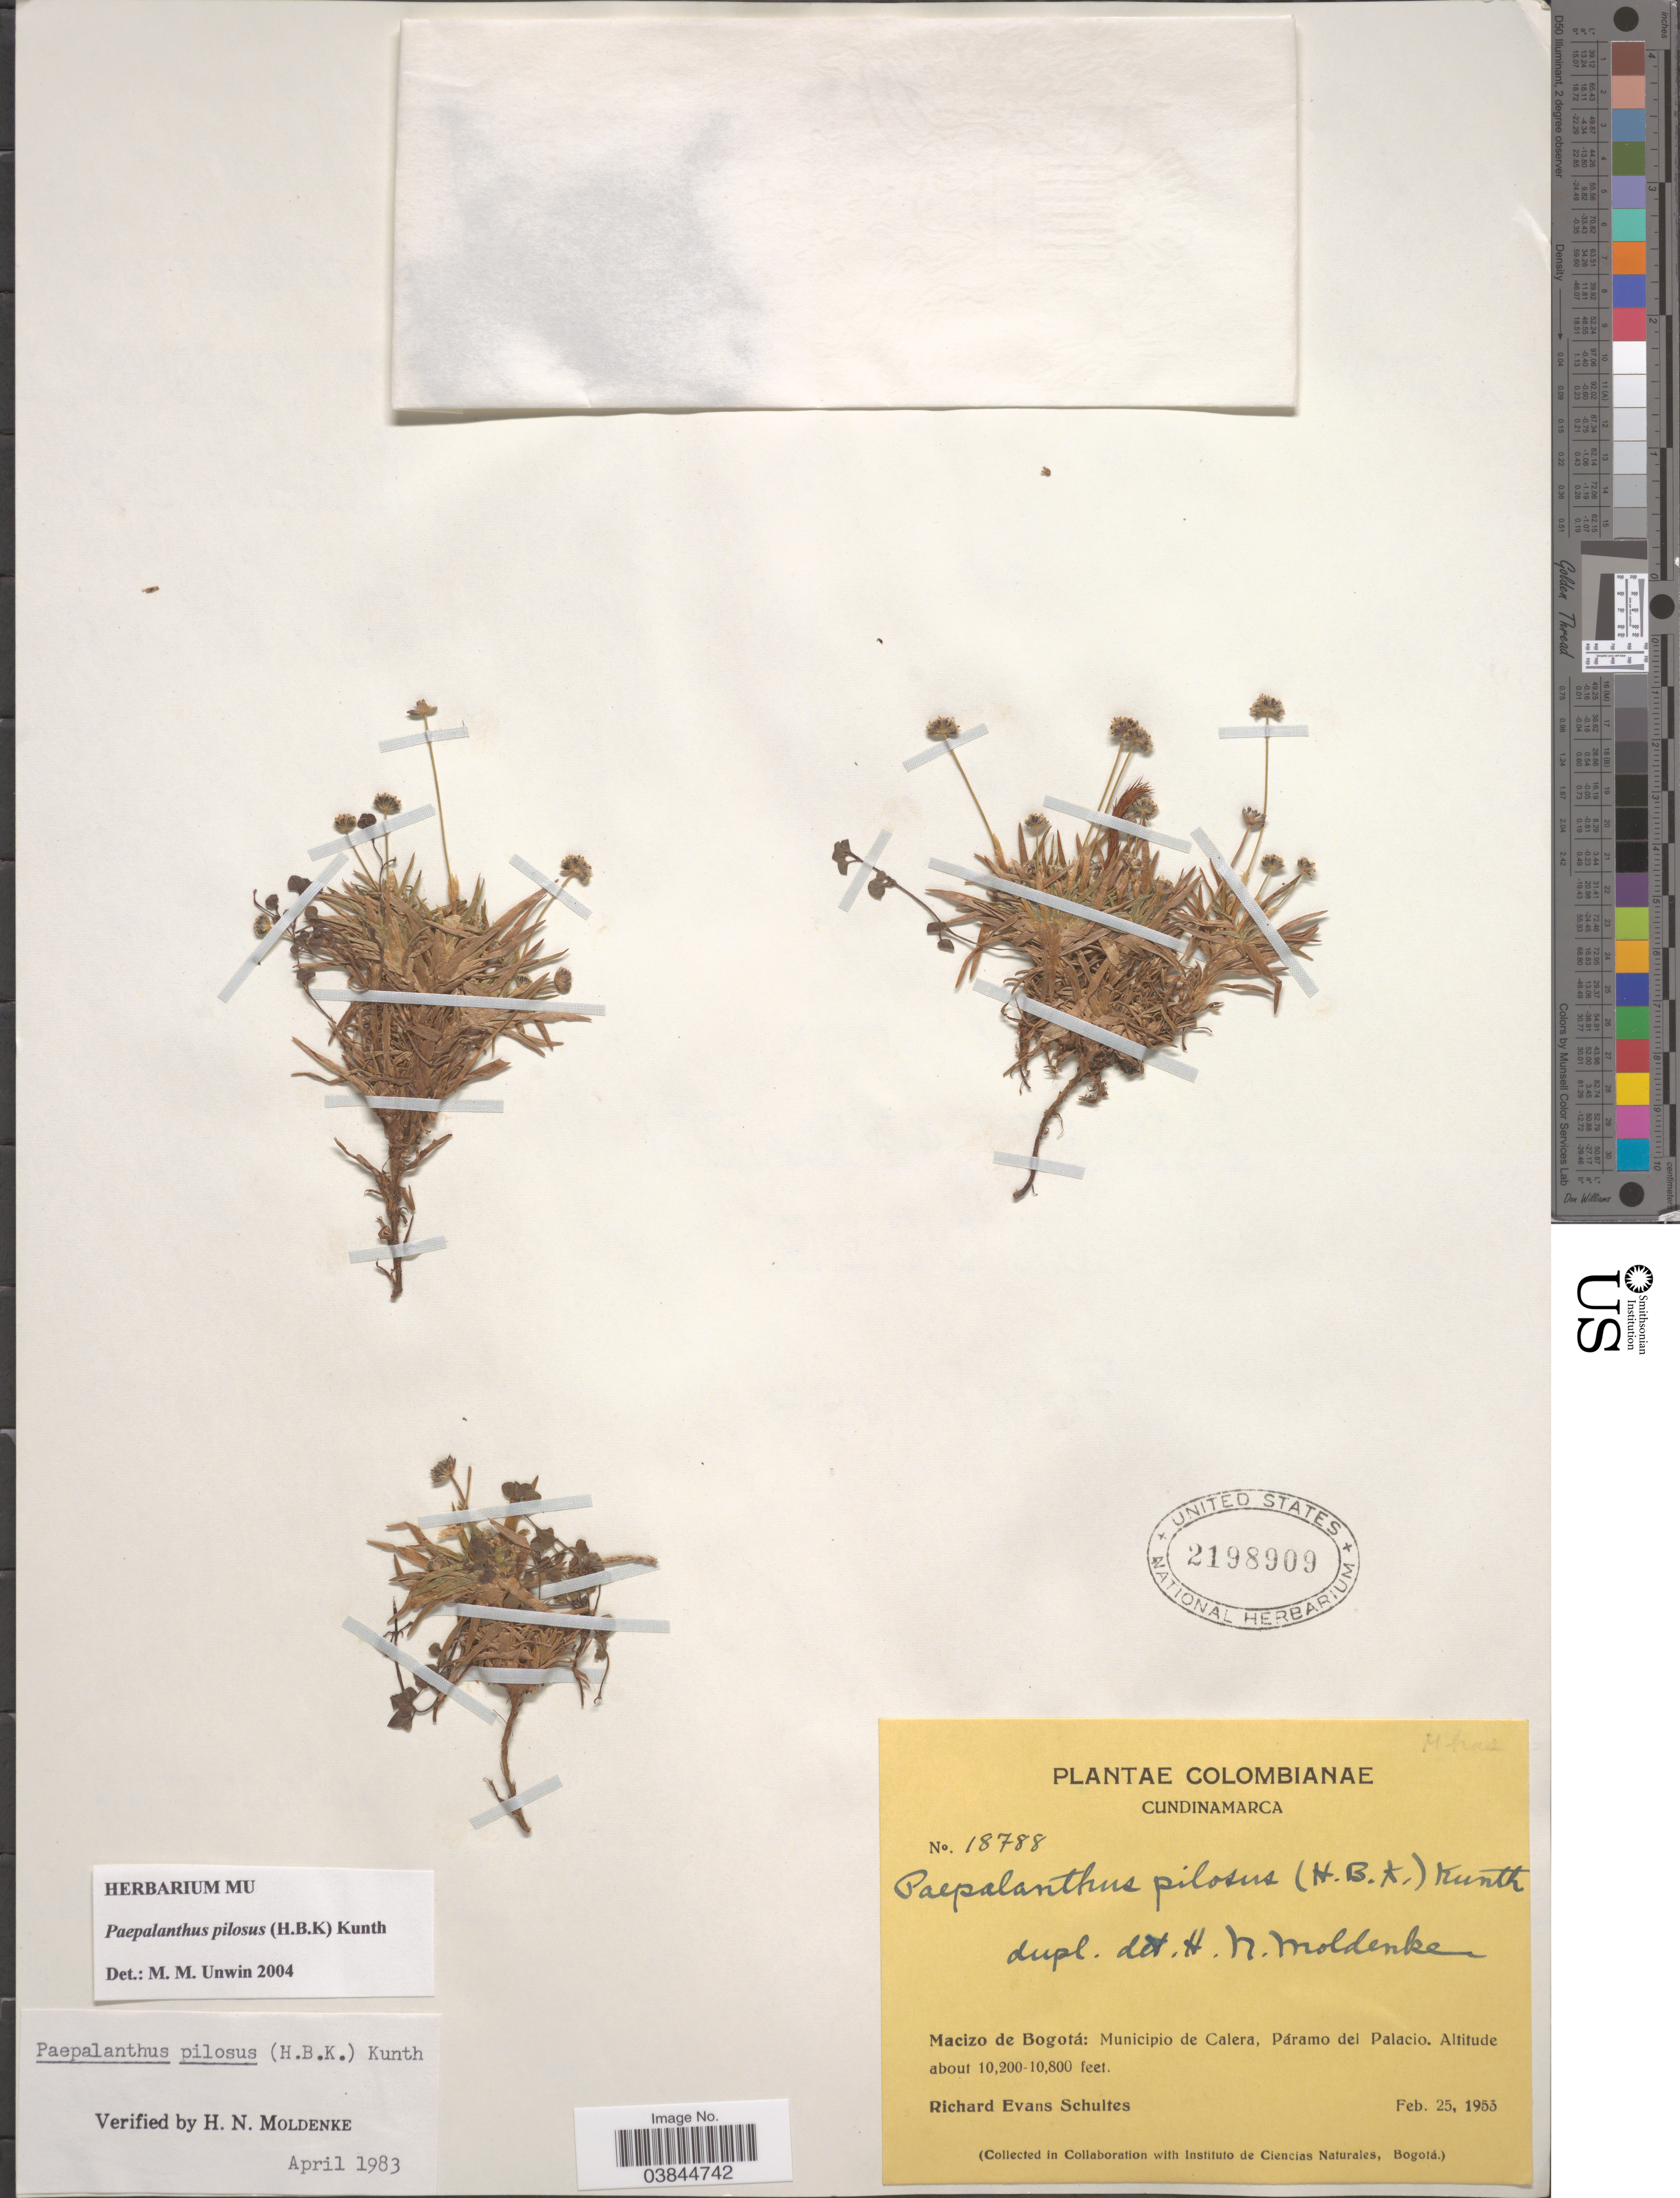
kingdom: Plantae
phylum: Tracheophyta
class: Liliopsida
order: Poales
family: Eriocaulaceae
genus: Paepalanthus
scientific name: Paepalanthus pilosus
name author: (Kunth) Kunth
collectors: R. E. Schultes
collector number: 18788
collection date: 1953-02-25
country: Colombia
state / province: Cundinamarca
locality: Macizo de Bogotá: Municipio de Calera, Páramo del Palacio.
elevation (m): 3109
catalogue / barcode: US 2198909